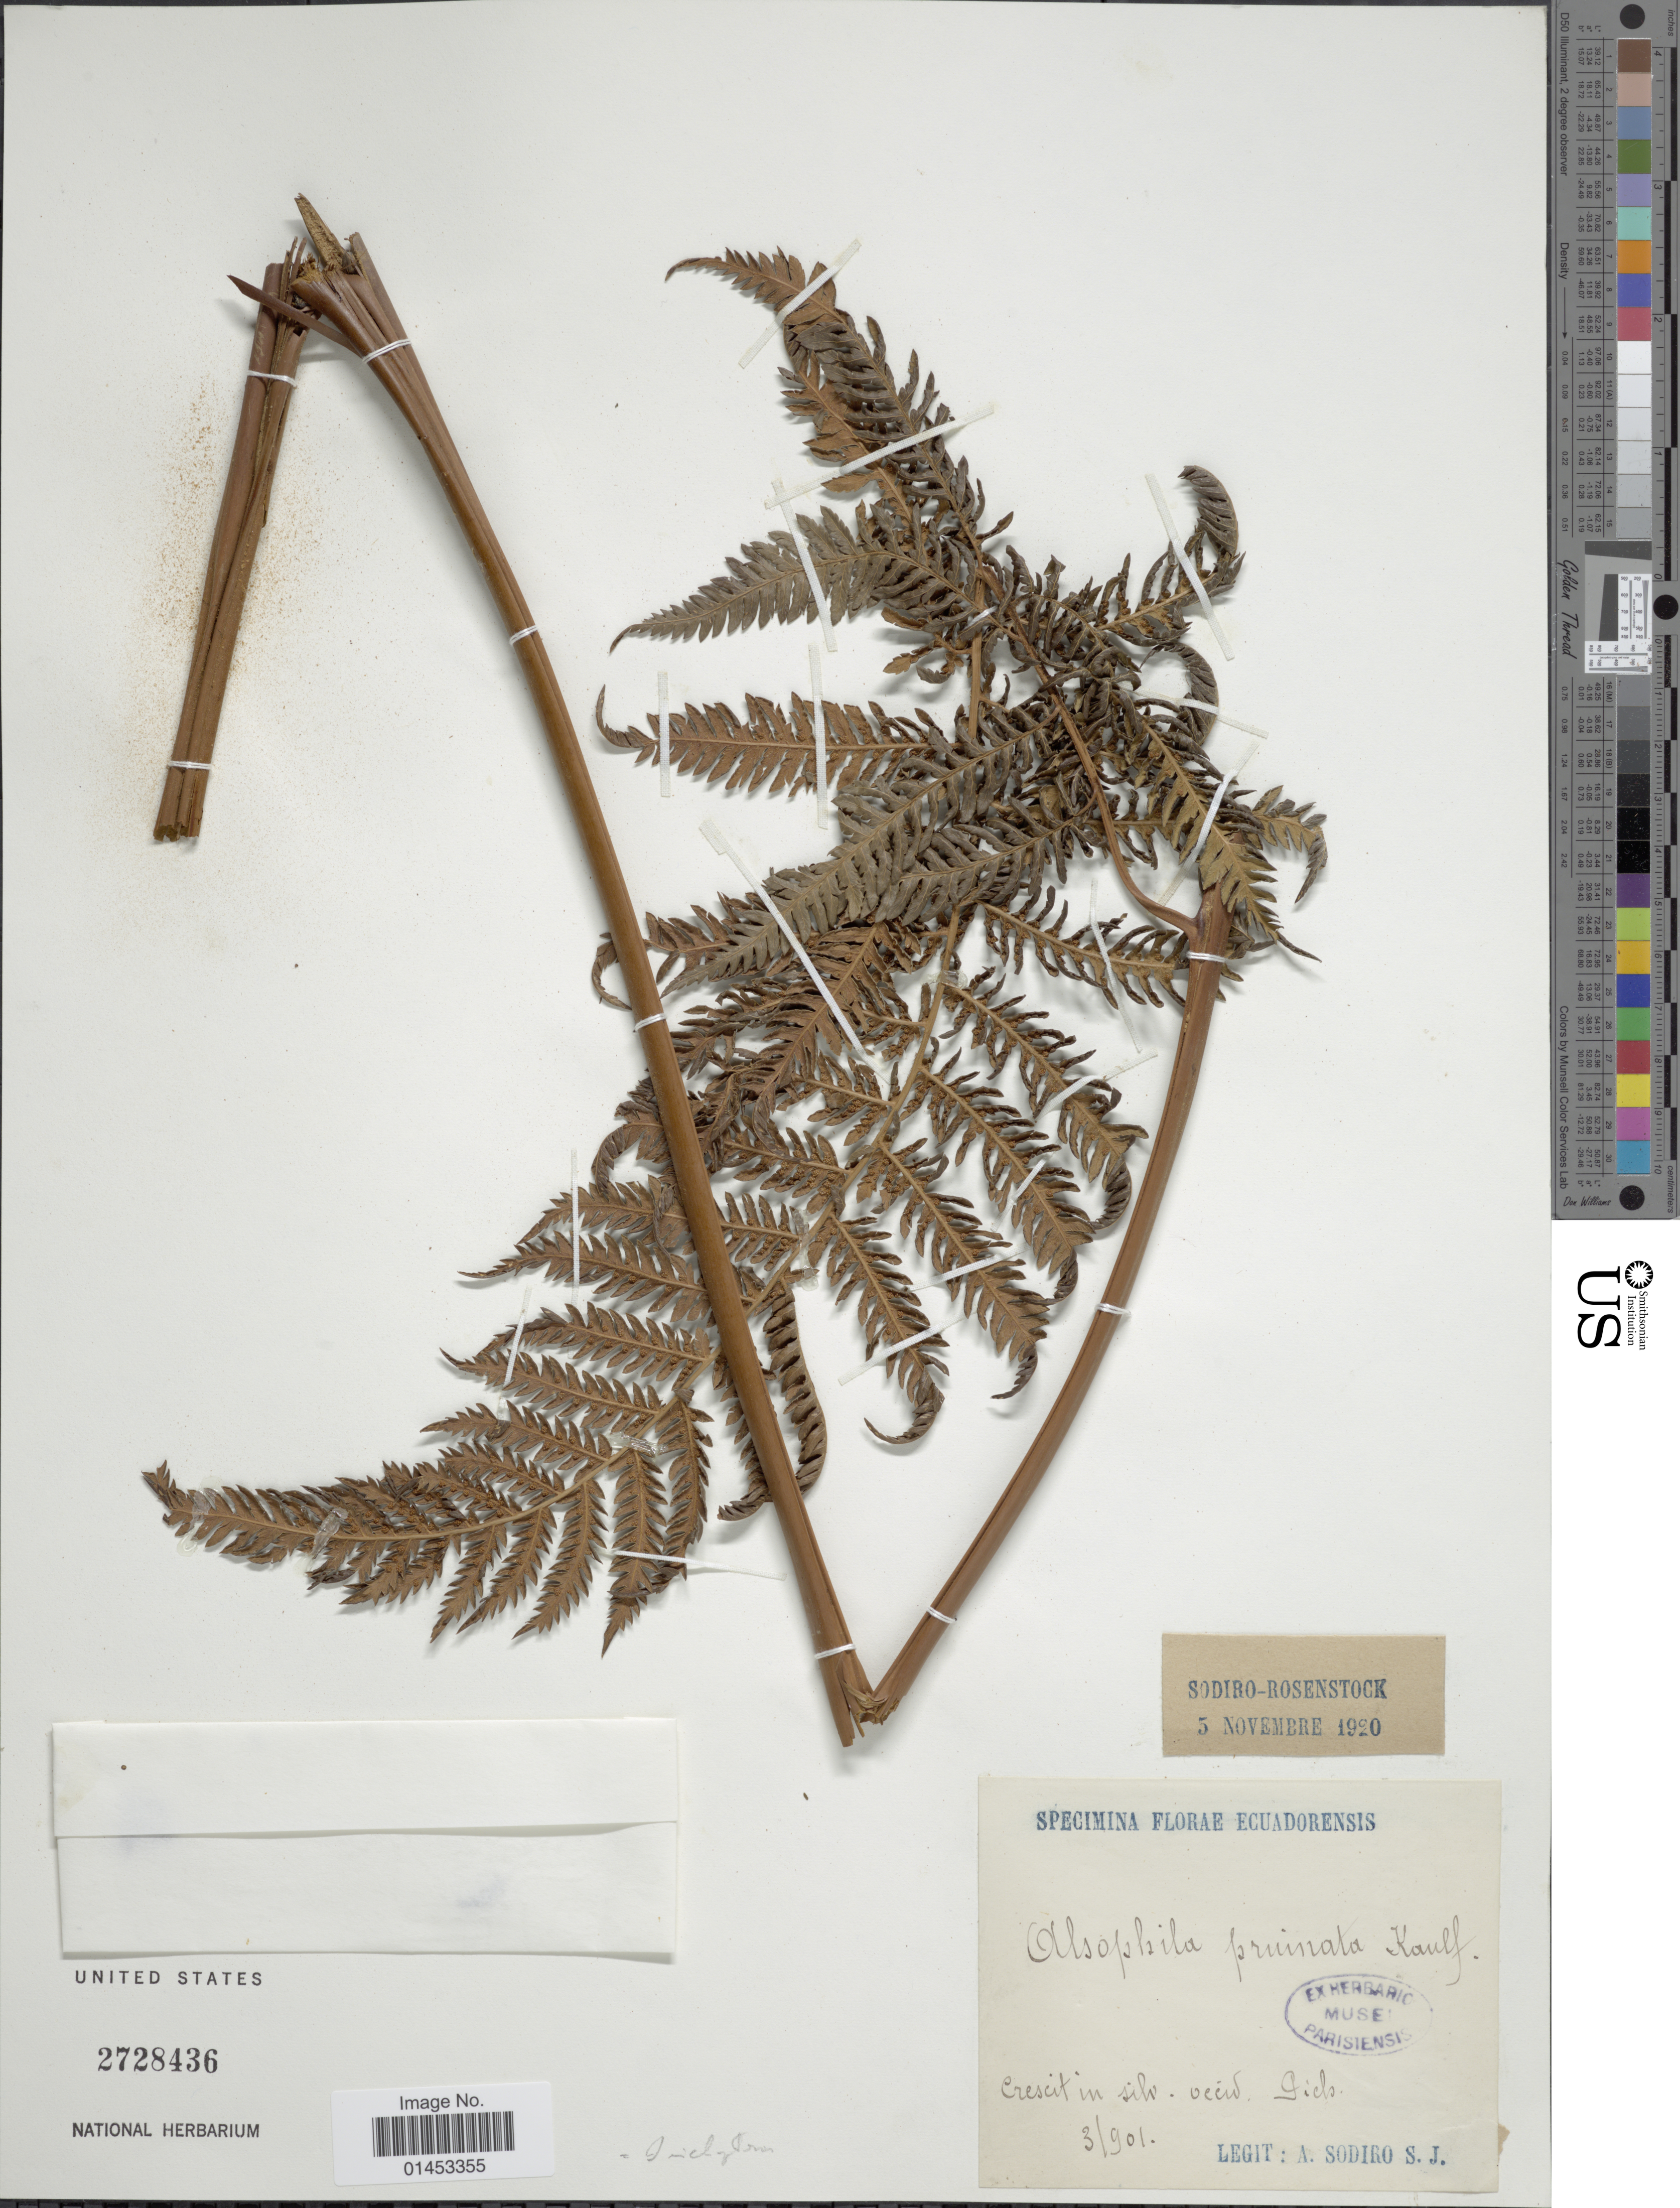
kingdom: Plantae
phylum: Tracheophyta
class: Polypodiopsida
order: Cyatheales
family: Cyatheaceae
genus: Cyathea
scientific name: Cyathea sp.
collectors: A. Sodiro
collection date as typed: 901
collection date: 1901-03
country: Ecuador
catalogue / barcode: US 2728436